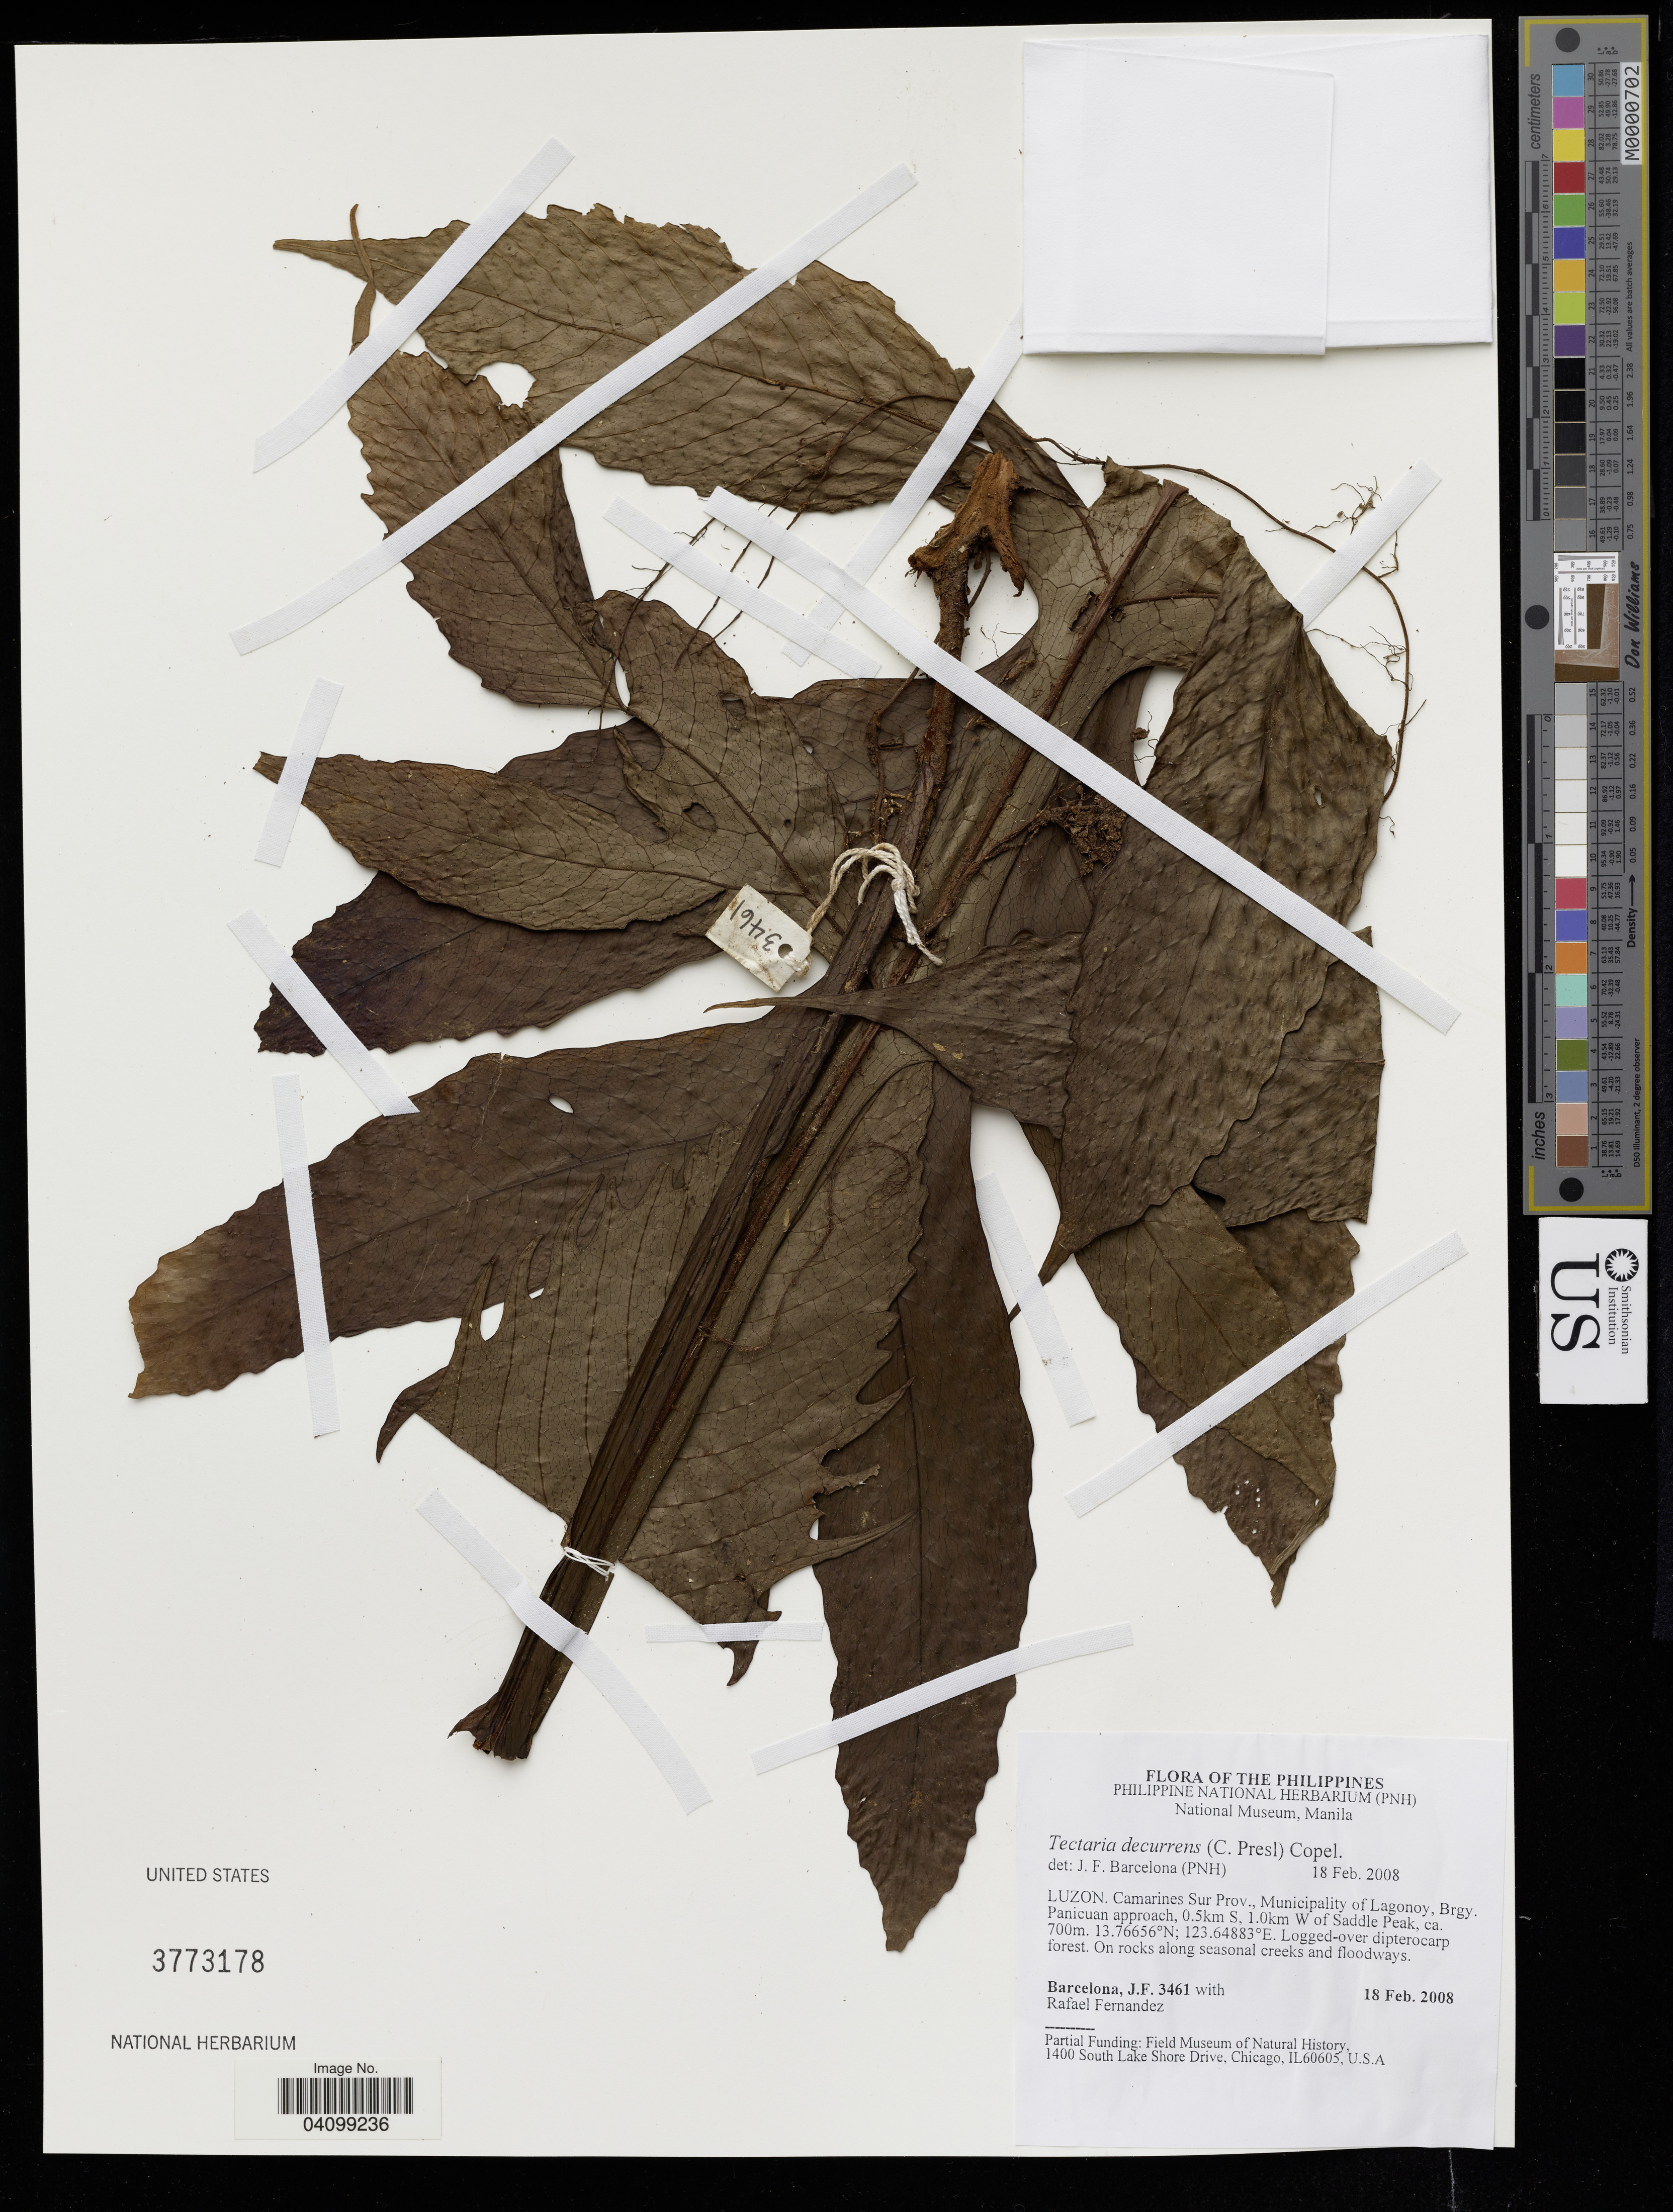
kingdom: Plantae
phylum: Tracheophyta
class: Polypodiopsida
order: Polypodiales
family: Tectariaceae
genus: Tectaria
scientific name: Tectaria decurrens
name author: (Presel.) Copel. in Elmer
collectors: J. F. Barcelona & R. Fernandez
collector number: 3461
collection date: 2008-02-18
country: Philippines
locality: Camarines Sur Prov., Municipality of Lagonoy, Brgy. Panicuan approach, 0.5km S, 1.0km W of Saddle Peak.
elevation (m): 700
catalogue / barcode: US 3773178